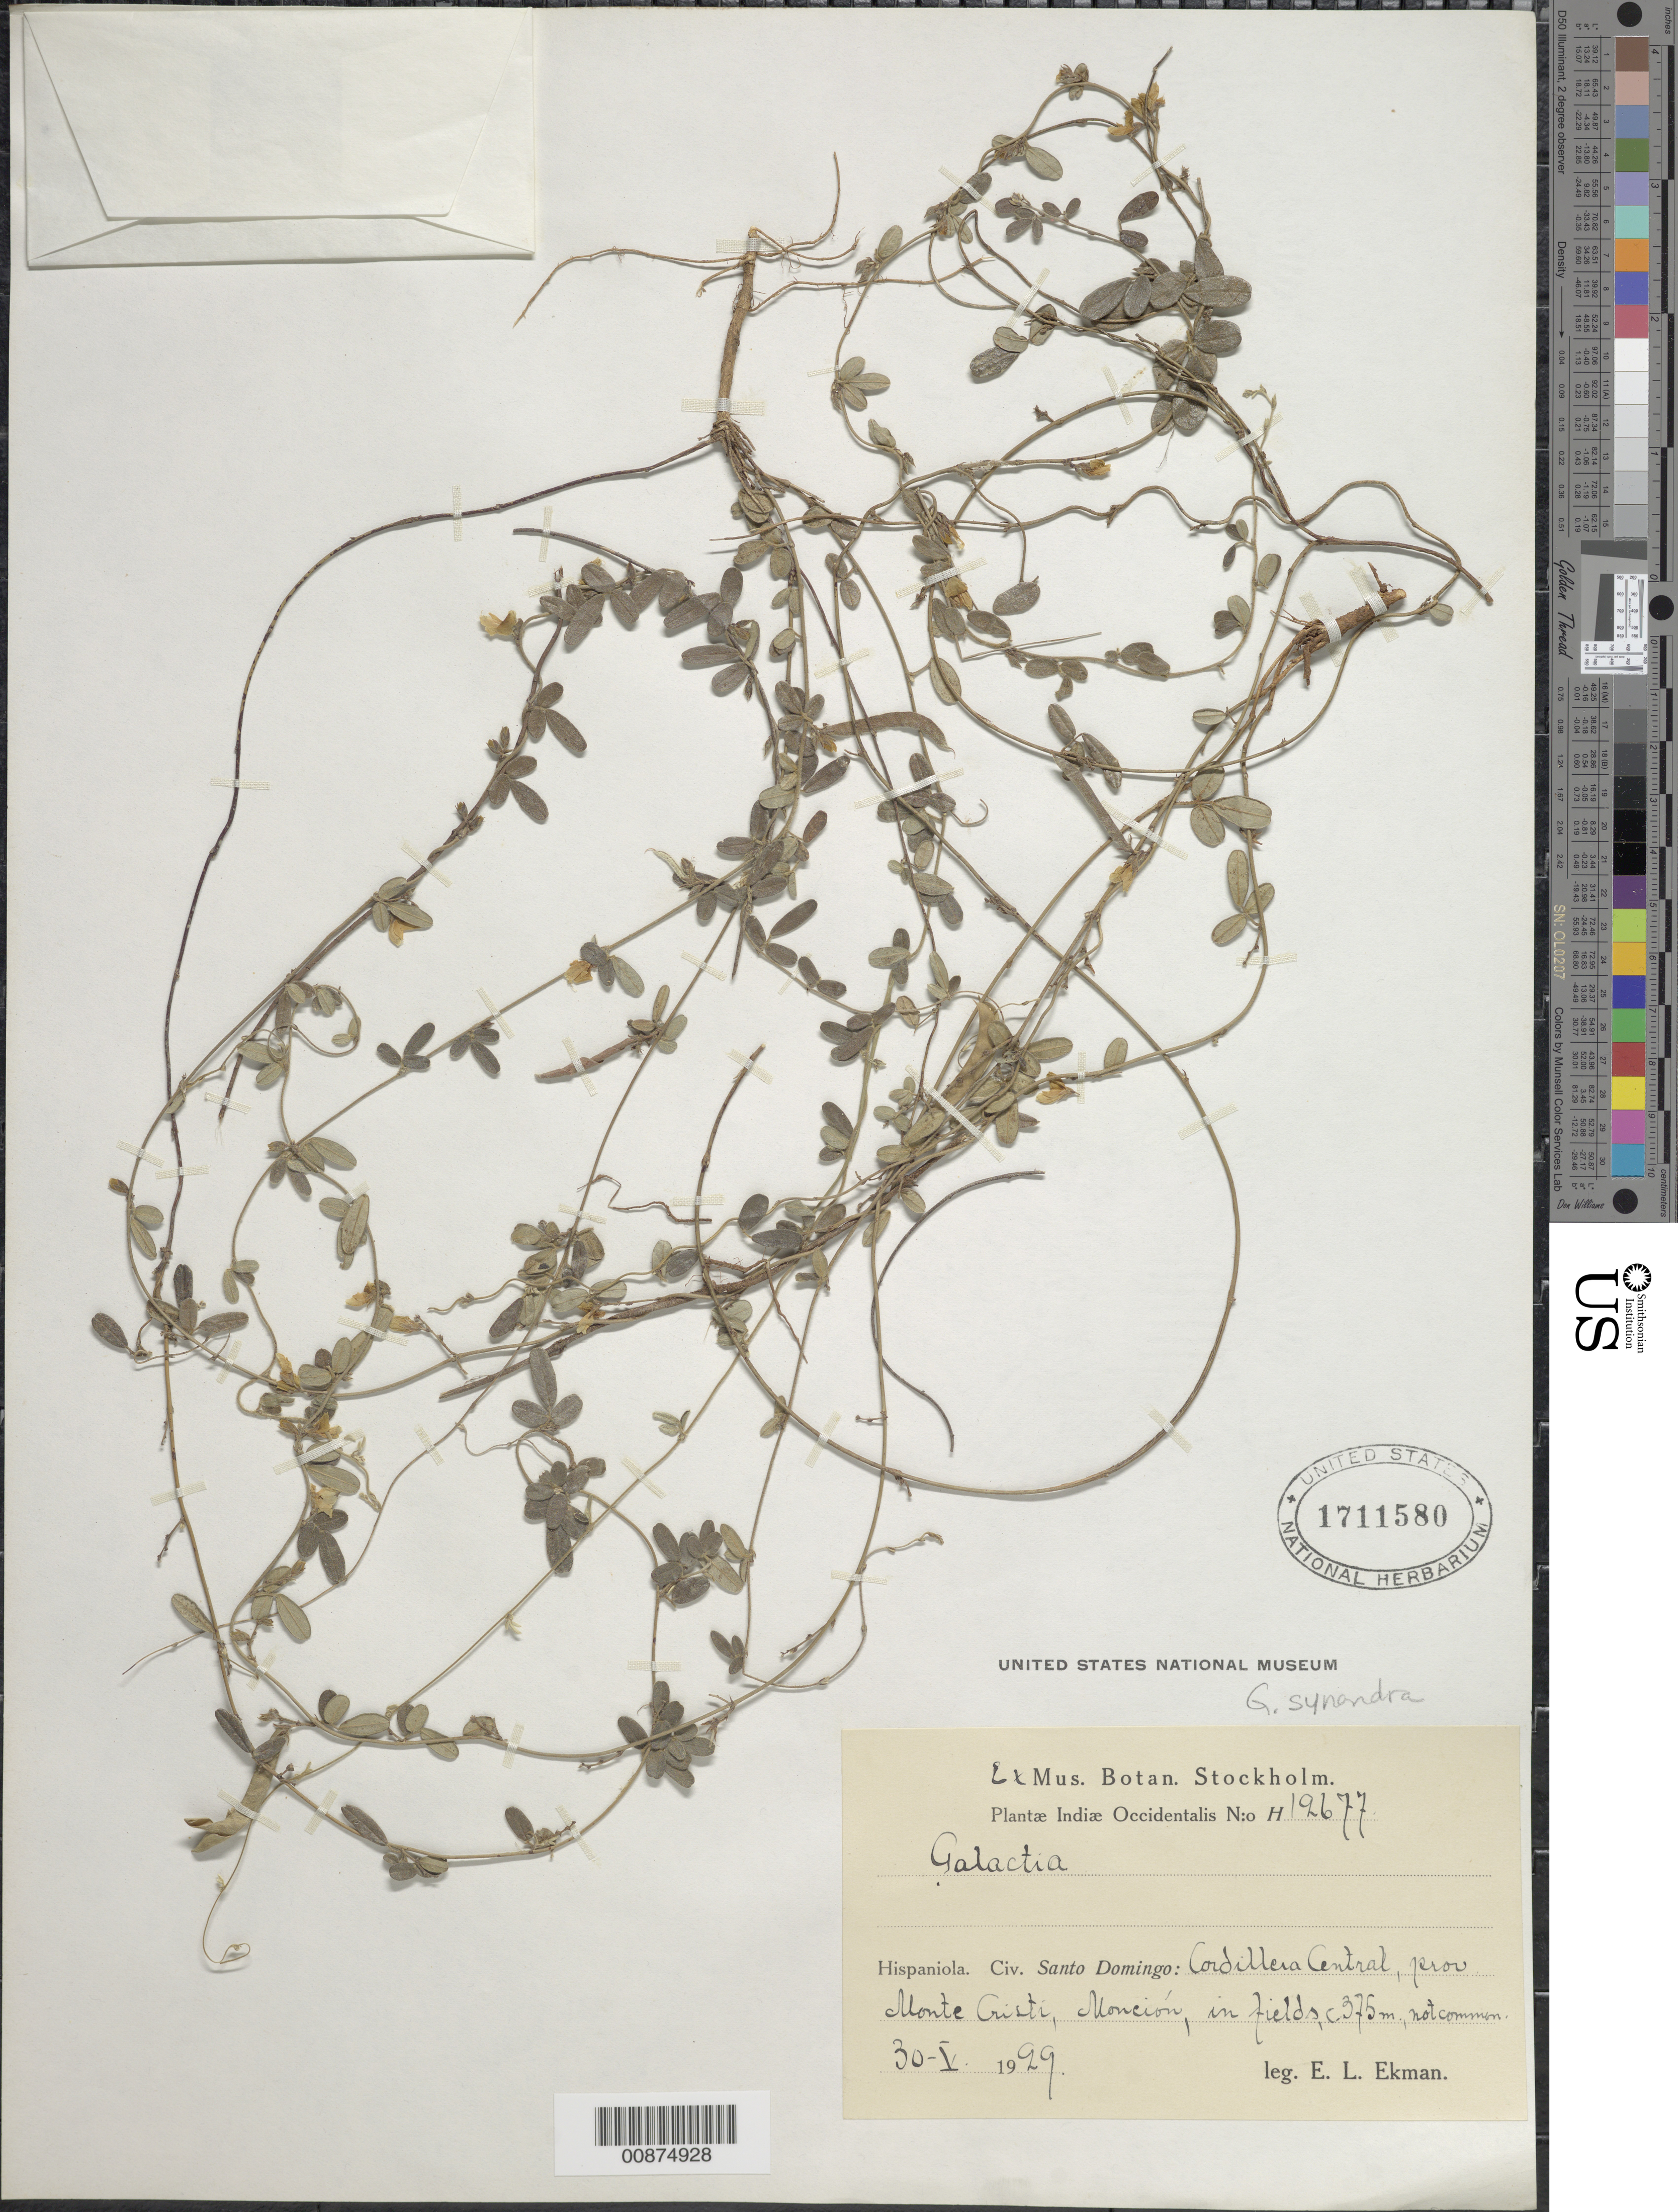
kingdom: Plantae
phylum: Tracheophyta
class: Magnoliopsida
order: Fabales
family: Fabaceae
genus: Galactia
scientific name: Galactia synandra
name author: Urb.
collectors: E. L. Ekman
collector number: H 12677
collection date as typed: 30 May 1929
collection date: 1929-05-30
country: Dominican Republic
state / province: Monte Cristi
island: Hispaniola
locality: Cordillera Central, Monción.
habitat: In fields.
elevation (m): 375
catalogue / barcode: US 1711580